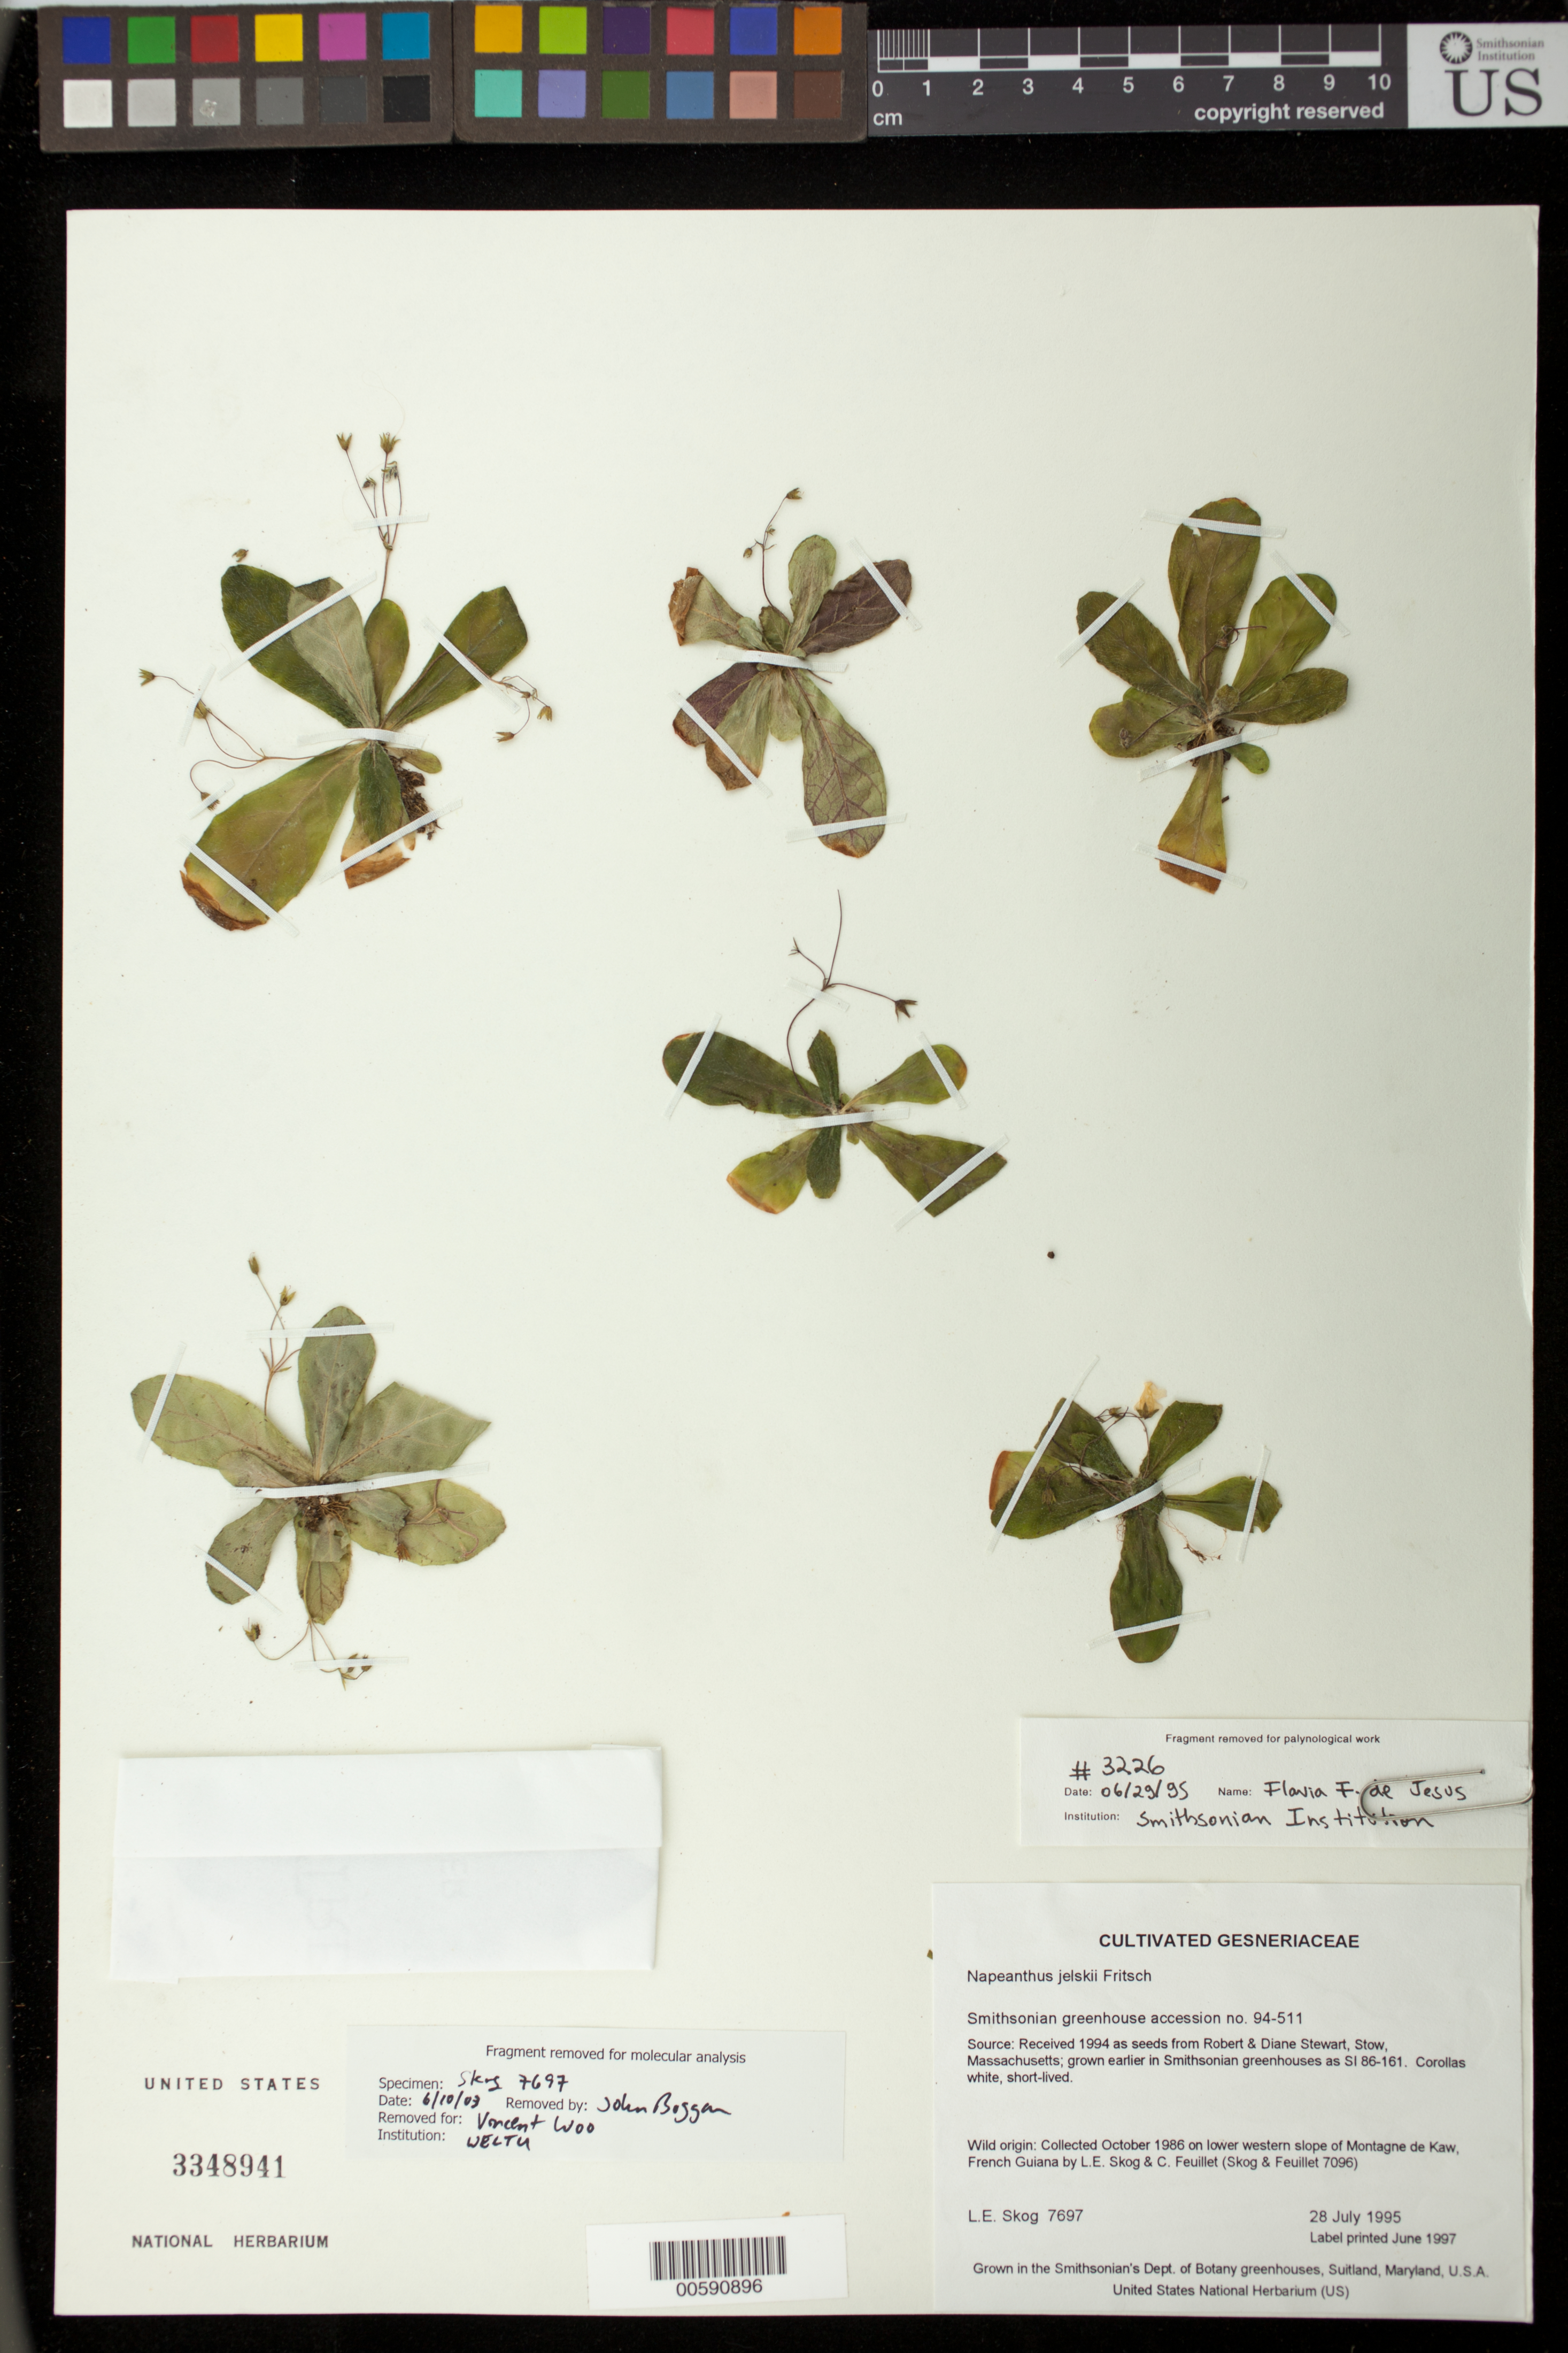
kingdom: Plantae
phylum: Tracheophyta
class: Magnoliopsida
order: Lamiales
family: Gesneriaceae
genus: Napeanthus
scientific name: Napeanthus jelskii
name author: Fritsch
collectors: L. E. Skog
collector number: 7697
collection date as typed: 28 Jul 1995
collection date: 1995-07-28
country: French Guiana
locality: Grown in the Smithsonian's Dept. of Botany greenhouses, Suitland, Maryland, U.S.A.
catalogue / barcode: US 3348941